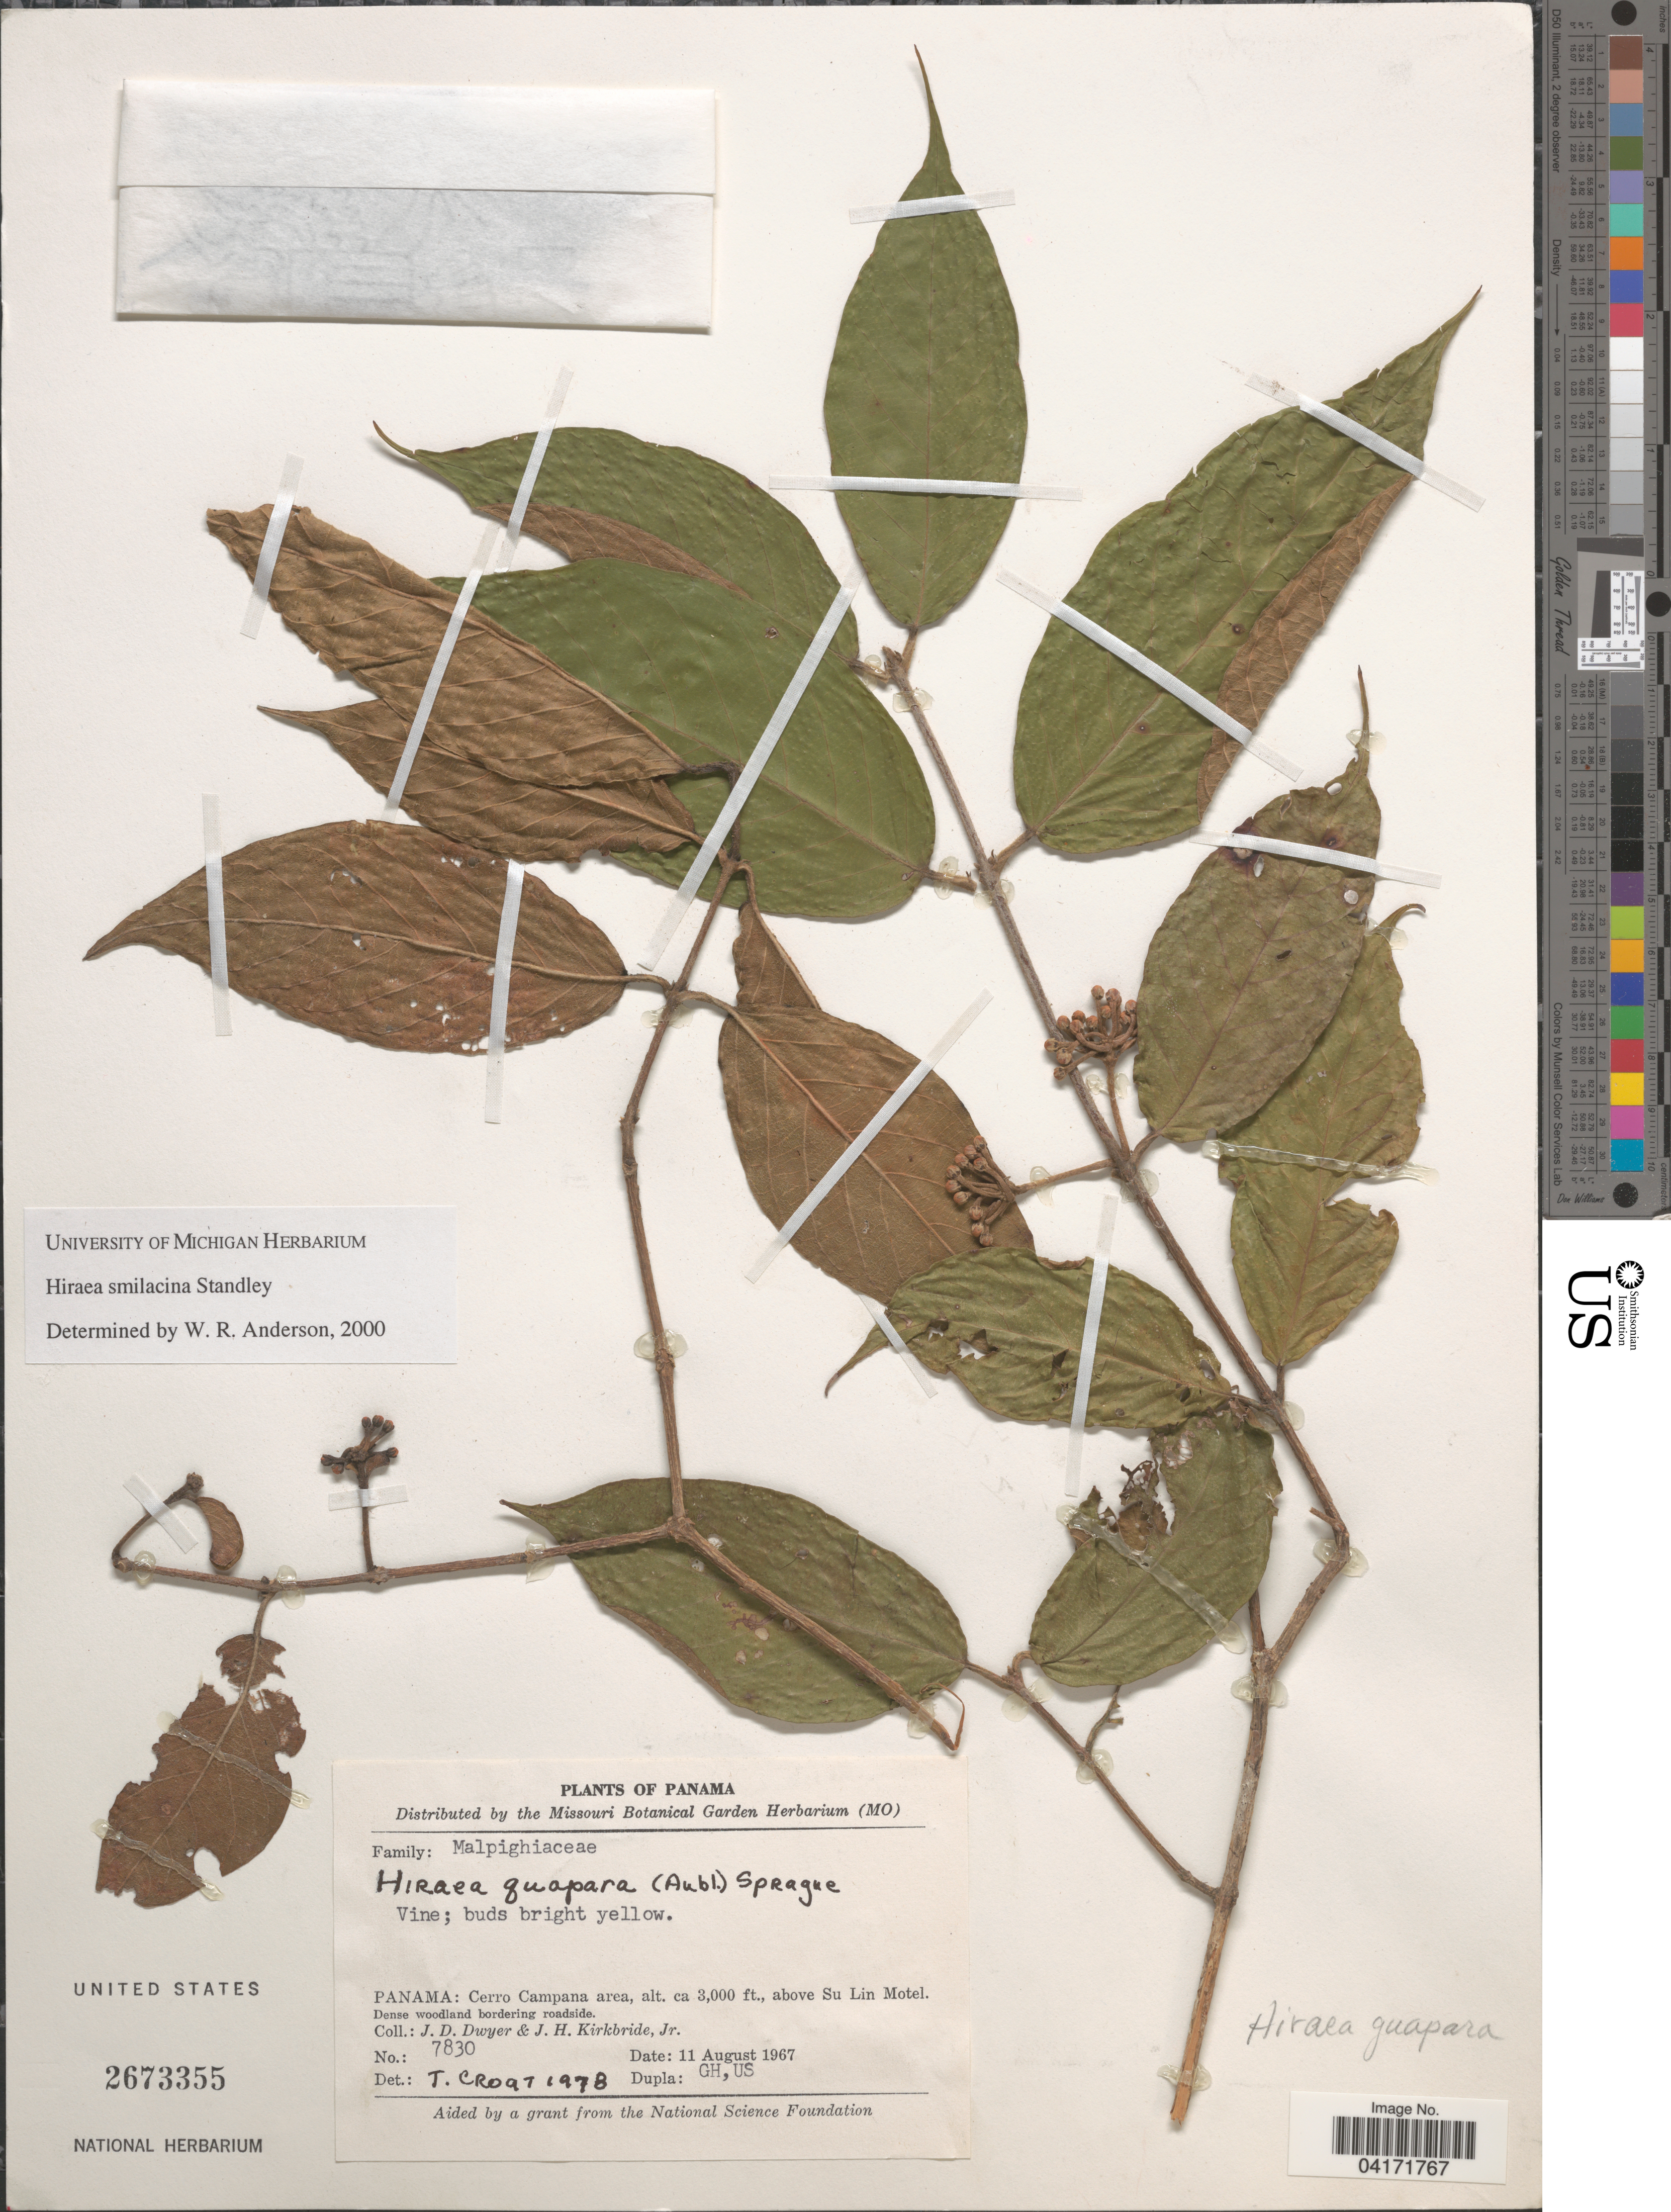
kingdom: Plantae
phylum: Tracheophyta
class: Magnoliopsida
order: Malpighiales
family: Malpighiaceae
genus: Hiraea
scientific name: Hiraea smilacina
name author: Standl.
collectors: J. D. Dwyer & J. H. Kirkbride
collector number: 7830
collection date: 1967-08-11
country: Panama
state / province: Panamá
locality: Cerro Campana area, above Su Lin Motel.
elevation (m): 914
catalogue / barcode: US 2673355